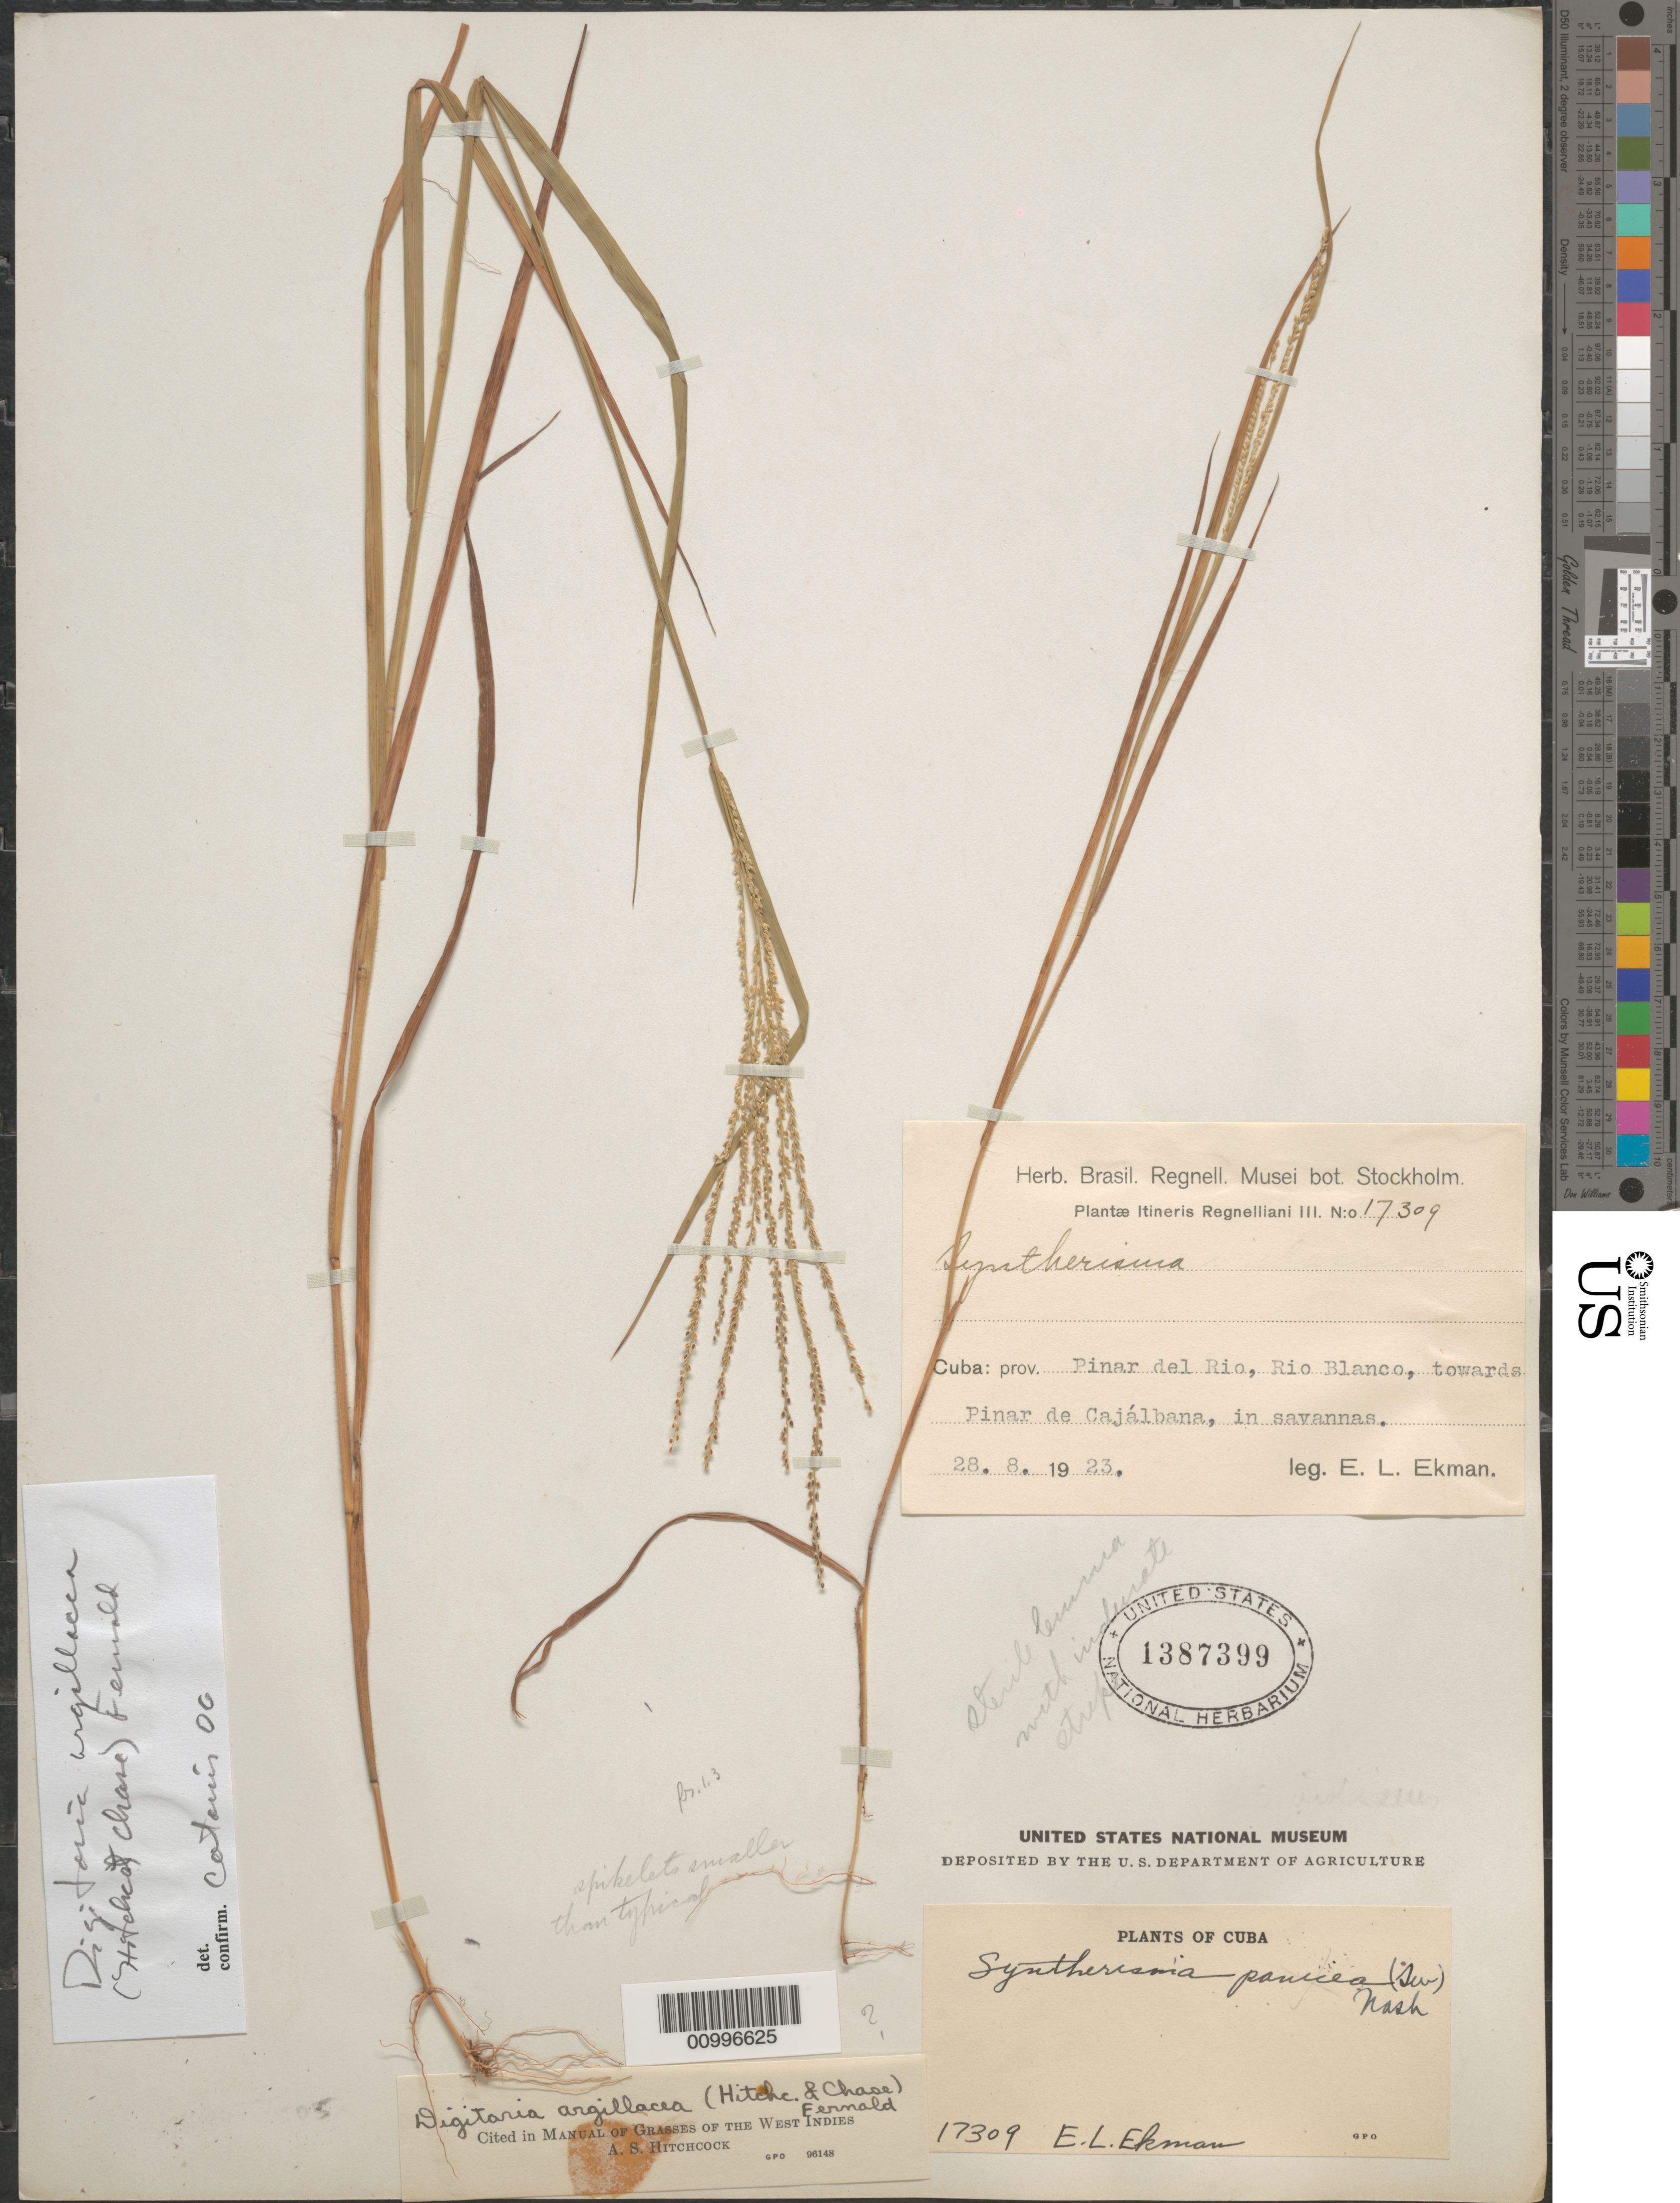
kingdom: Plantae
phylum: Tracheophyta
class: Liliopsida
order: Poales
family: Poaceae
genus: Digitaria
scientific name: Digitaria argillacea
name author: (Hitchc. & Chase) Fernald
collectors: E. L. Ekman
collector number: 17309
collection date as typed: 28 Aug 1923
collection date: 1923-08-28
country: Cuba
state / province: Pinar del Rio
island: Cuba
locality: Rio Blanco, towards Pinar de Cajalbana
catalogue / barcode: US 1387399